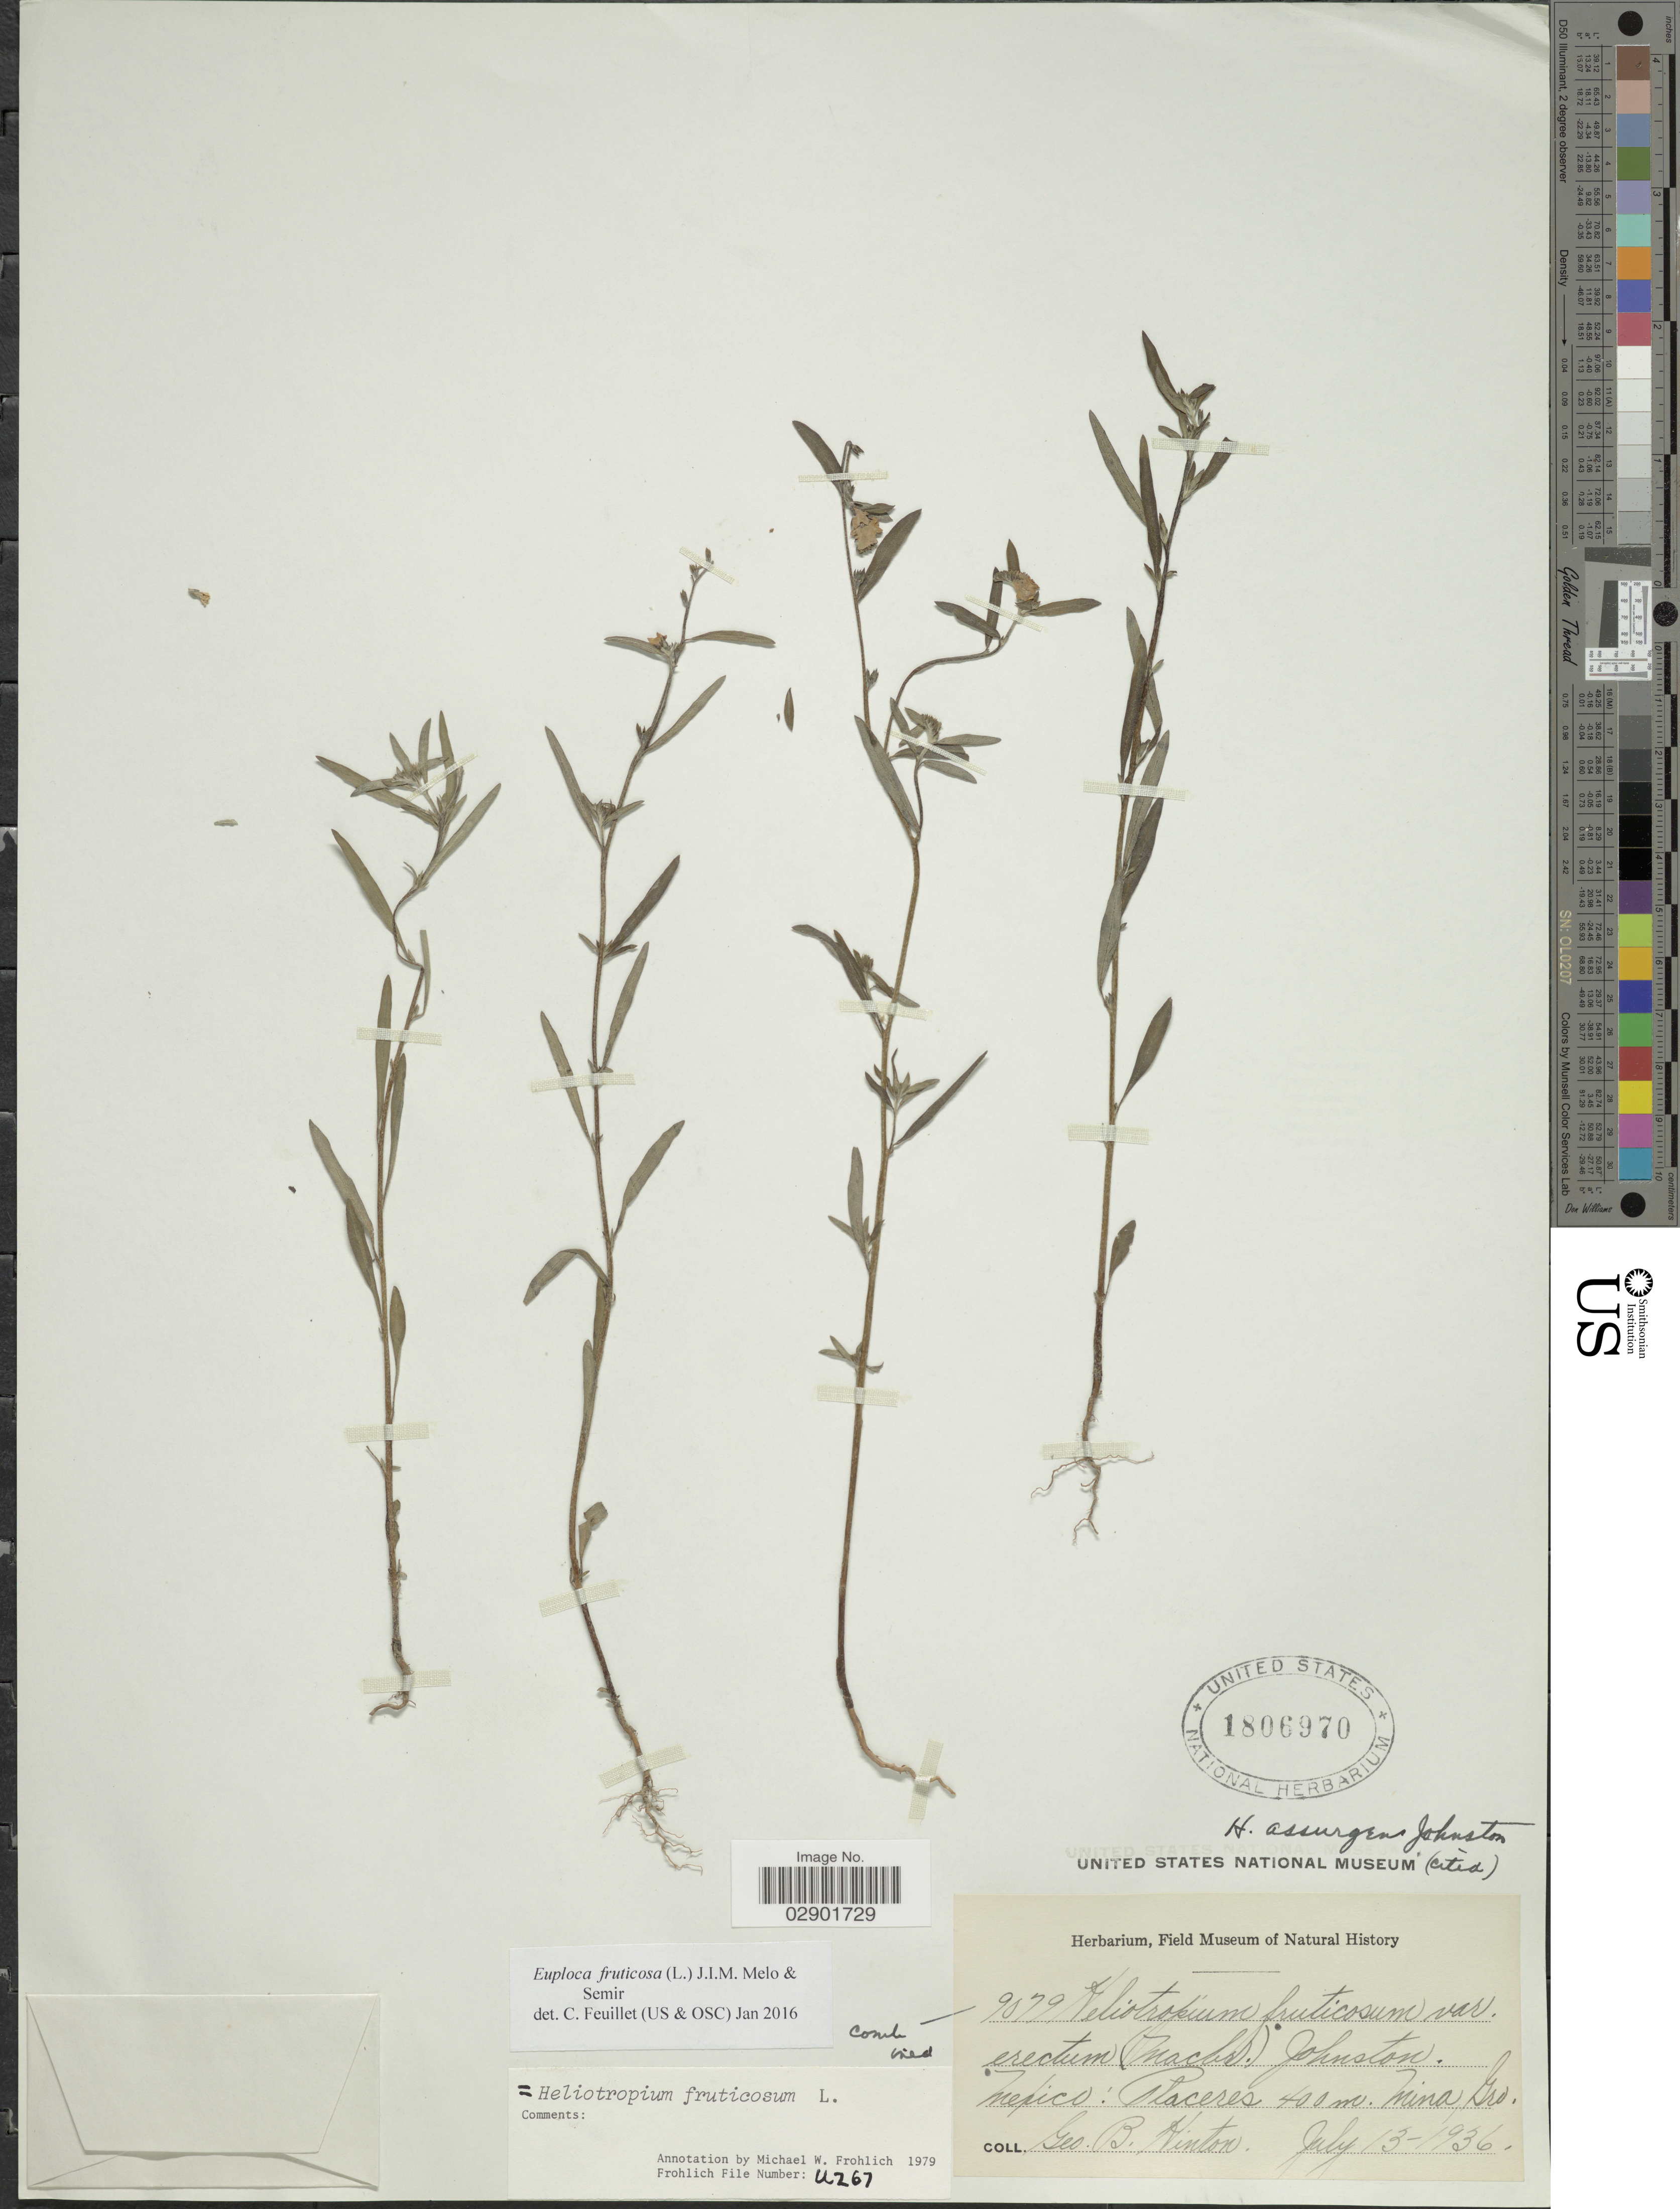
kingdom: Plantae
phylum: Tracheophyta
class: Magnoliopsida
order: Boraginales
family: Heliotropiaceae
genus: Euploca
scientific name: Euploca fruticosa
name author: (L.) J.I.M. Melo & Semir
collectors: G. B. Hinton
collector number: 9079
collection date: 1936-07-13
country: Mexico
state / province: Guerrero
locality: Placeres. Mina Gro.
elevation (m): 400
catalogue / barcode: US 1806970